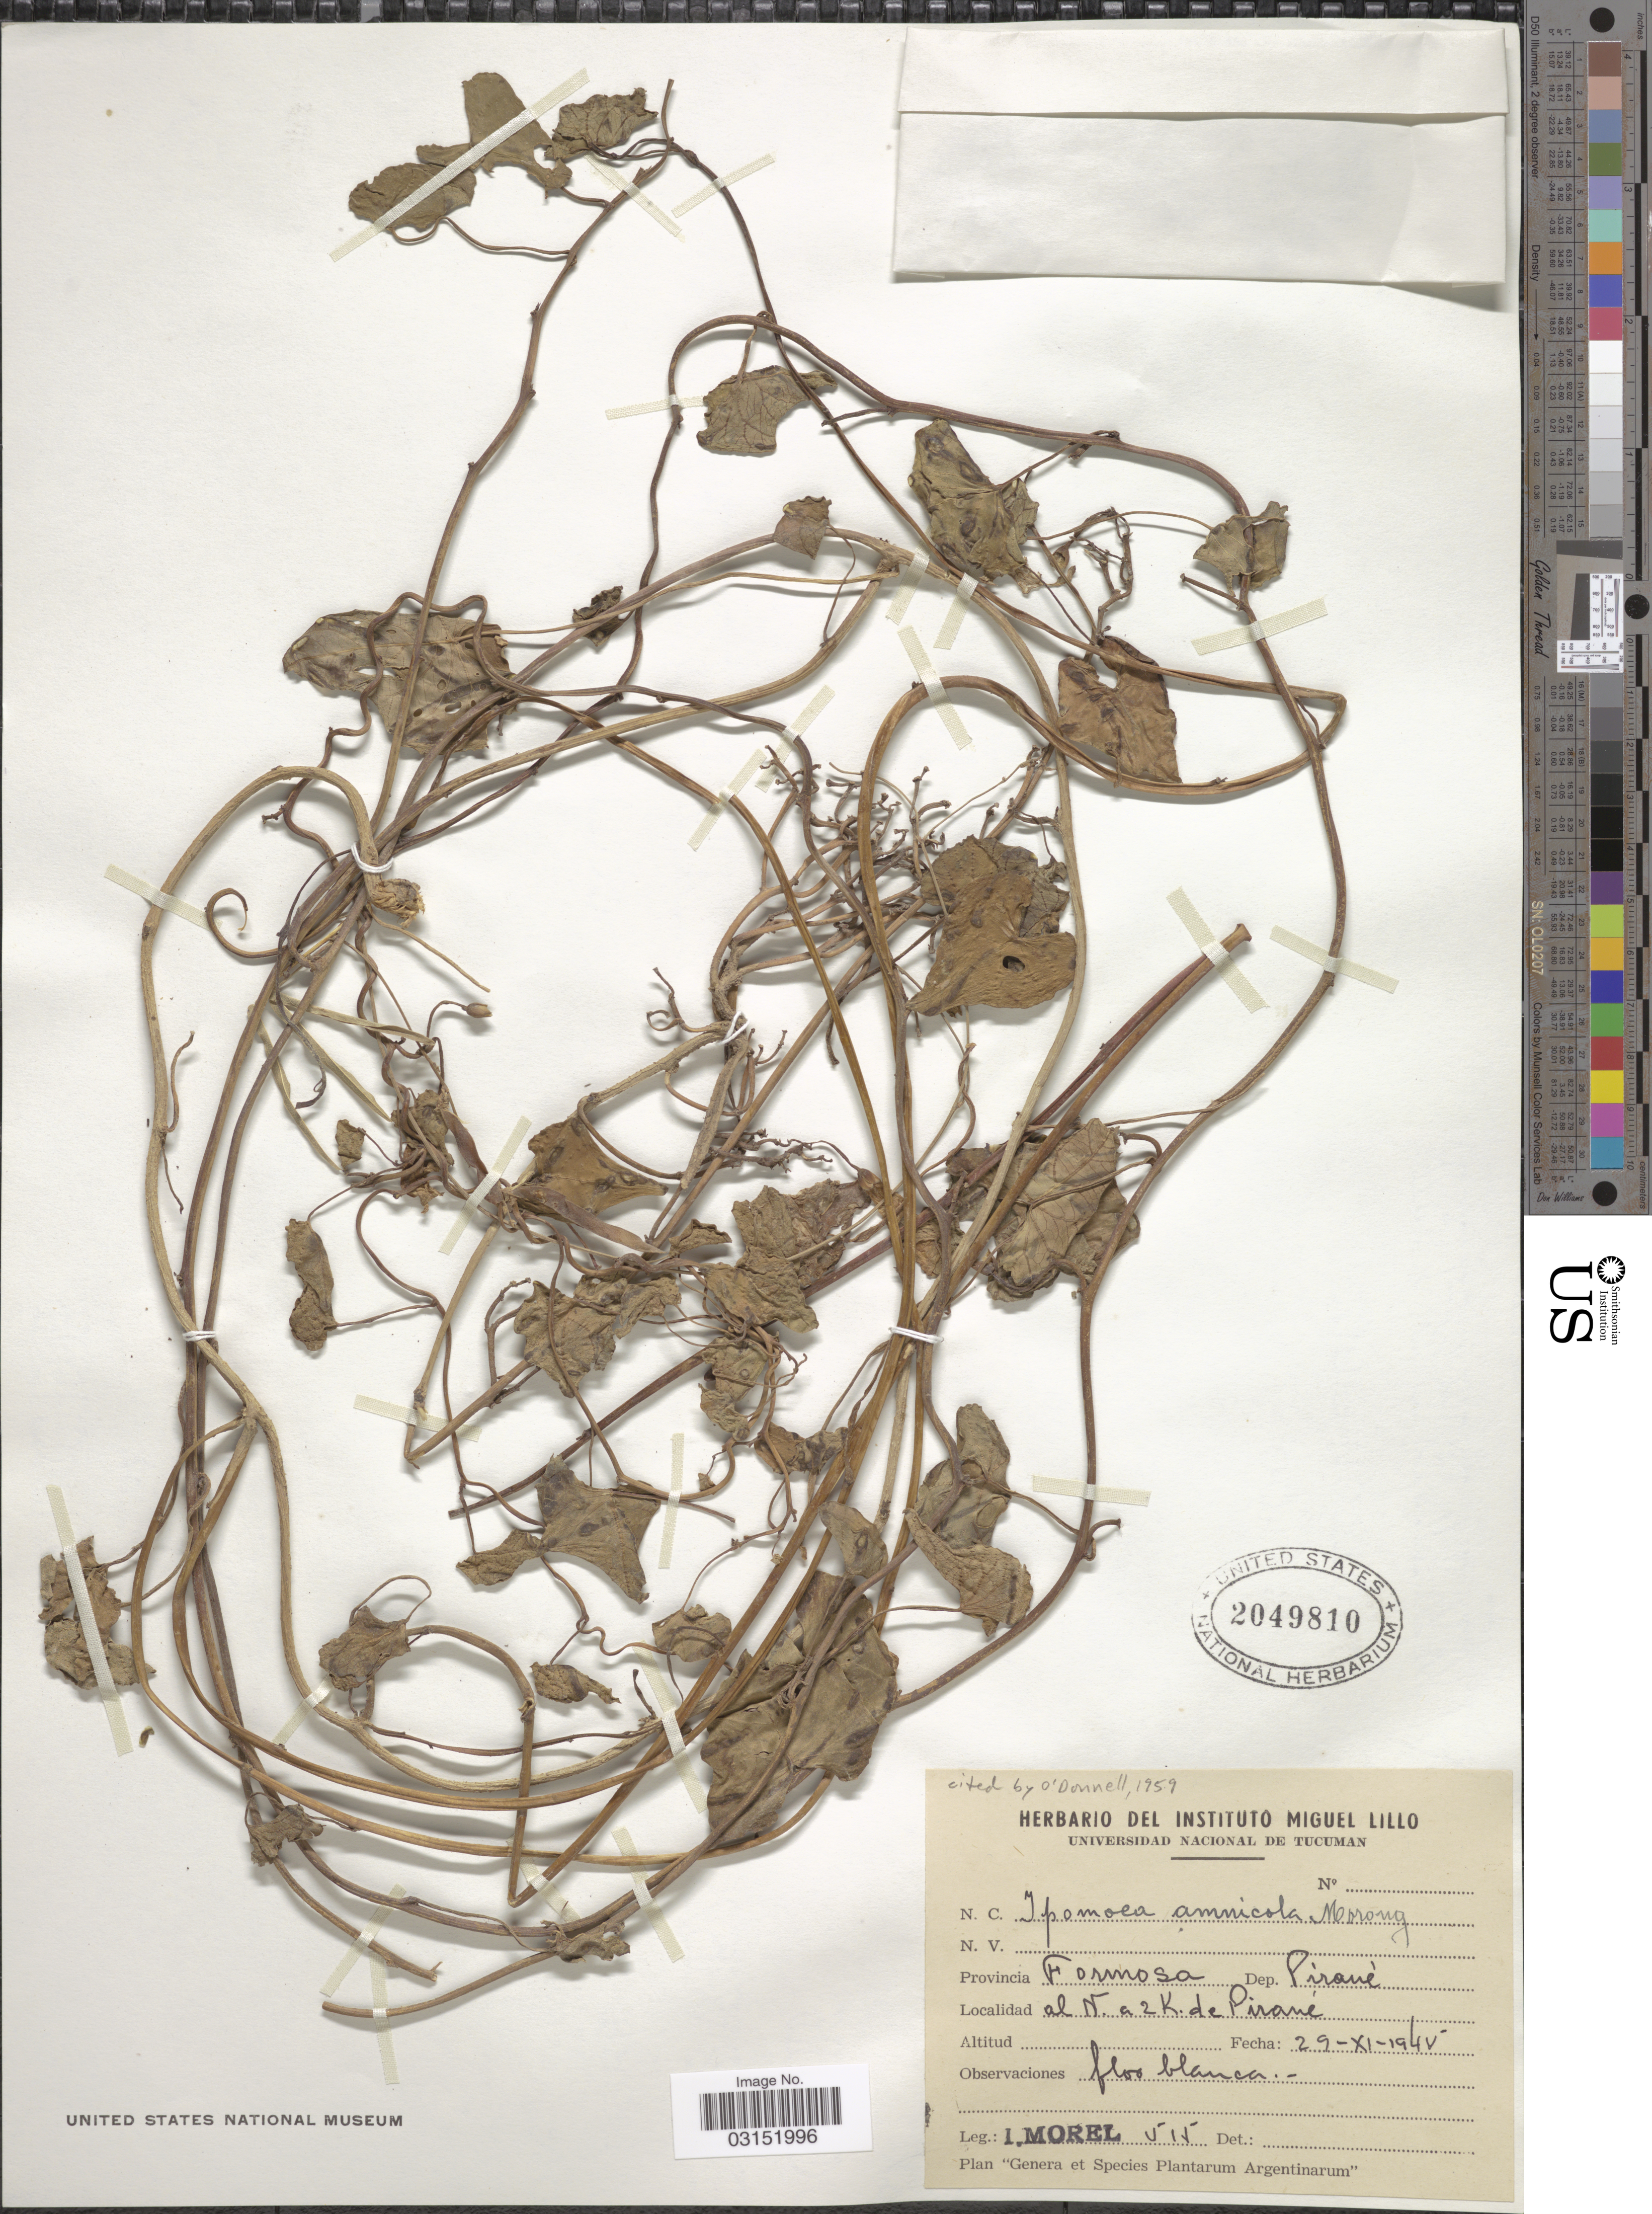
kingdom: Plantae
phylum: Tracheophyta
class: Magnoliopsida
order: Solanales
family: Convolvulaceae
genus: Ipomoea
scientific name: Ipomoea amnicola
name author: Morong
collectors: I. Morel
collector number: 515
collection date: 1945-11-29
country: Argentina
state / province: Formosa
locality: Provincia Formosa, Dep. Pírané, al N. a 2 K. de Pirane.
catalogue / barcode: US 2049810